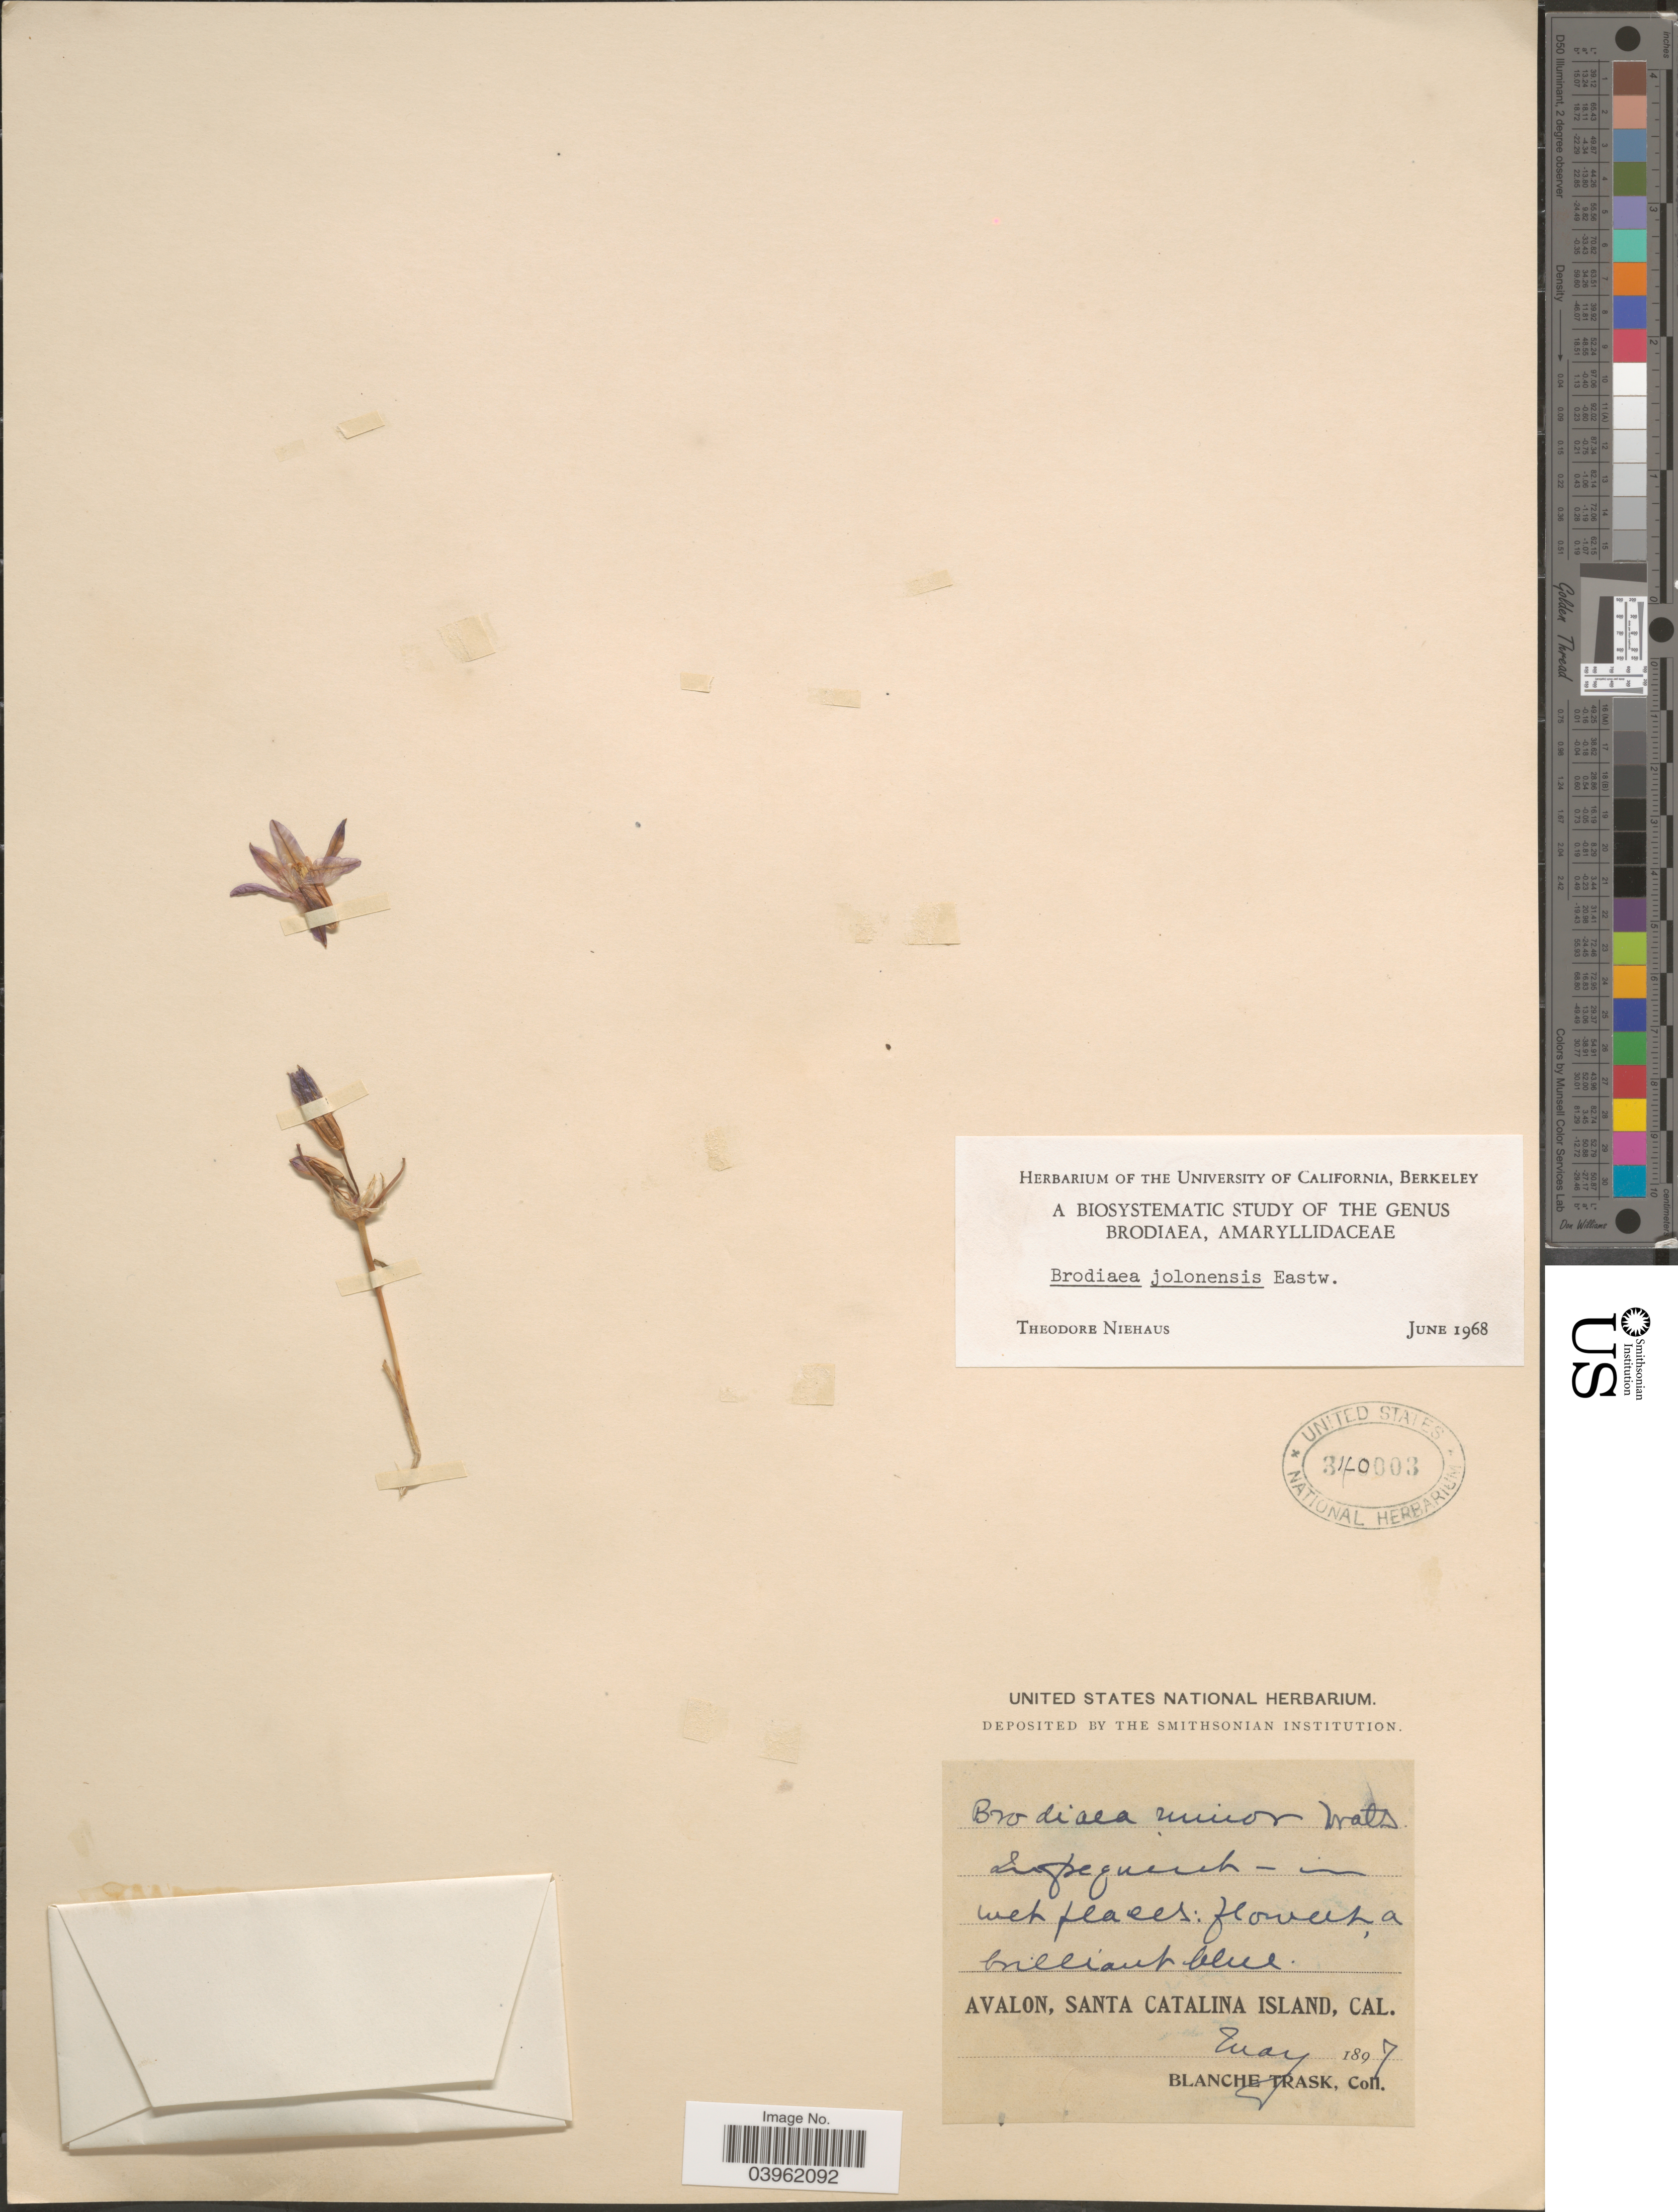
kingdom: Plantae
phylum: Tracheophyta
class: Liliopsida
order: Asparagales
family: Asparagaceae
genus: Brodiaea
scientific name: Brodiaea jolonensis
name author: Eastw.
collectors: B. Trask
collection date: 1897-05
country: United States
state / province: California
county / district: Los Angeles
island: Santa Catalina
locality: Avalon, Santa Catalina Island.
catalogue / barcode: US 340003